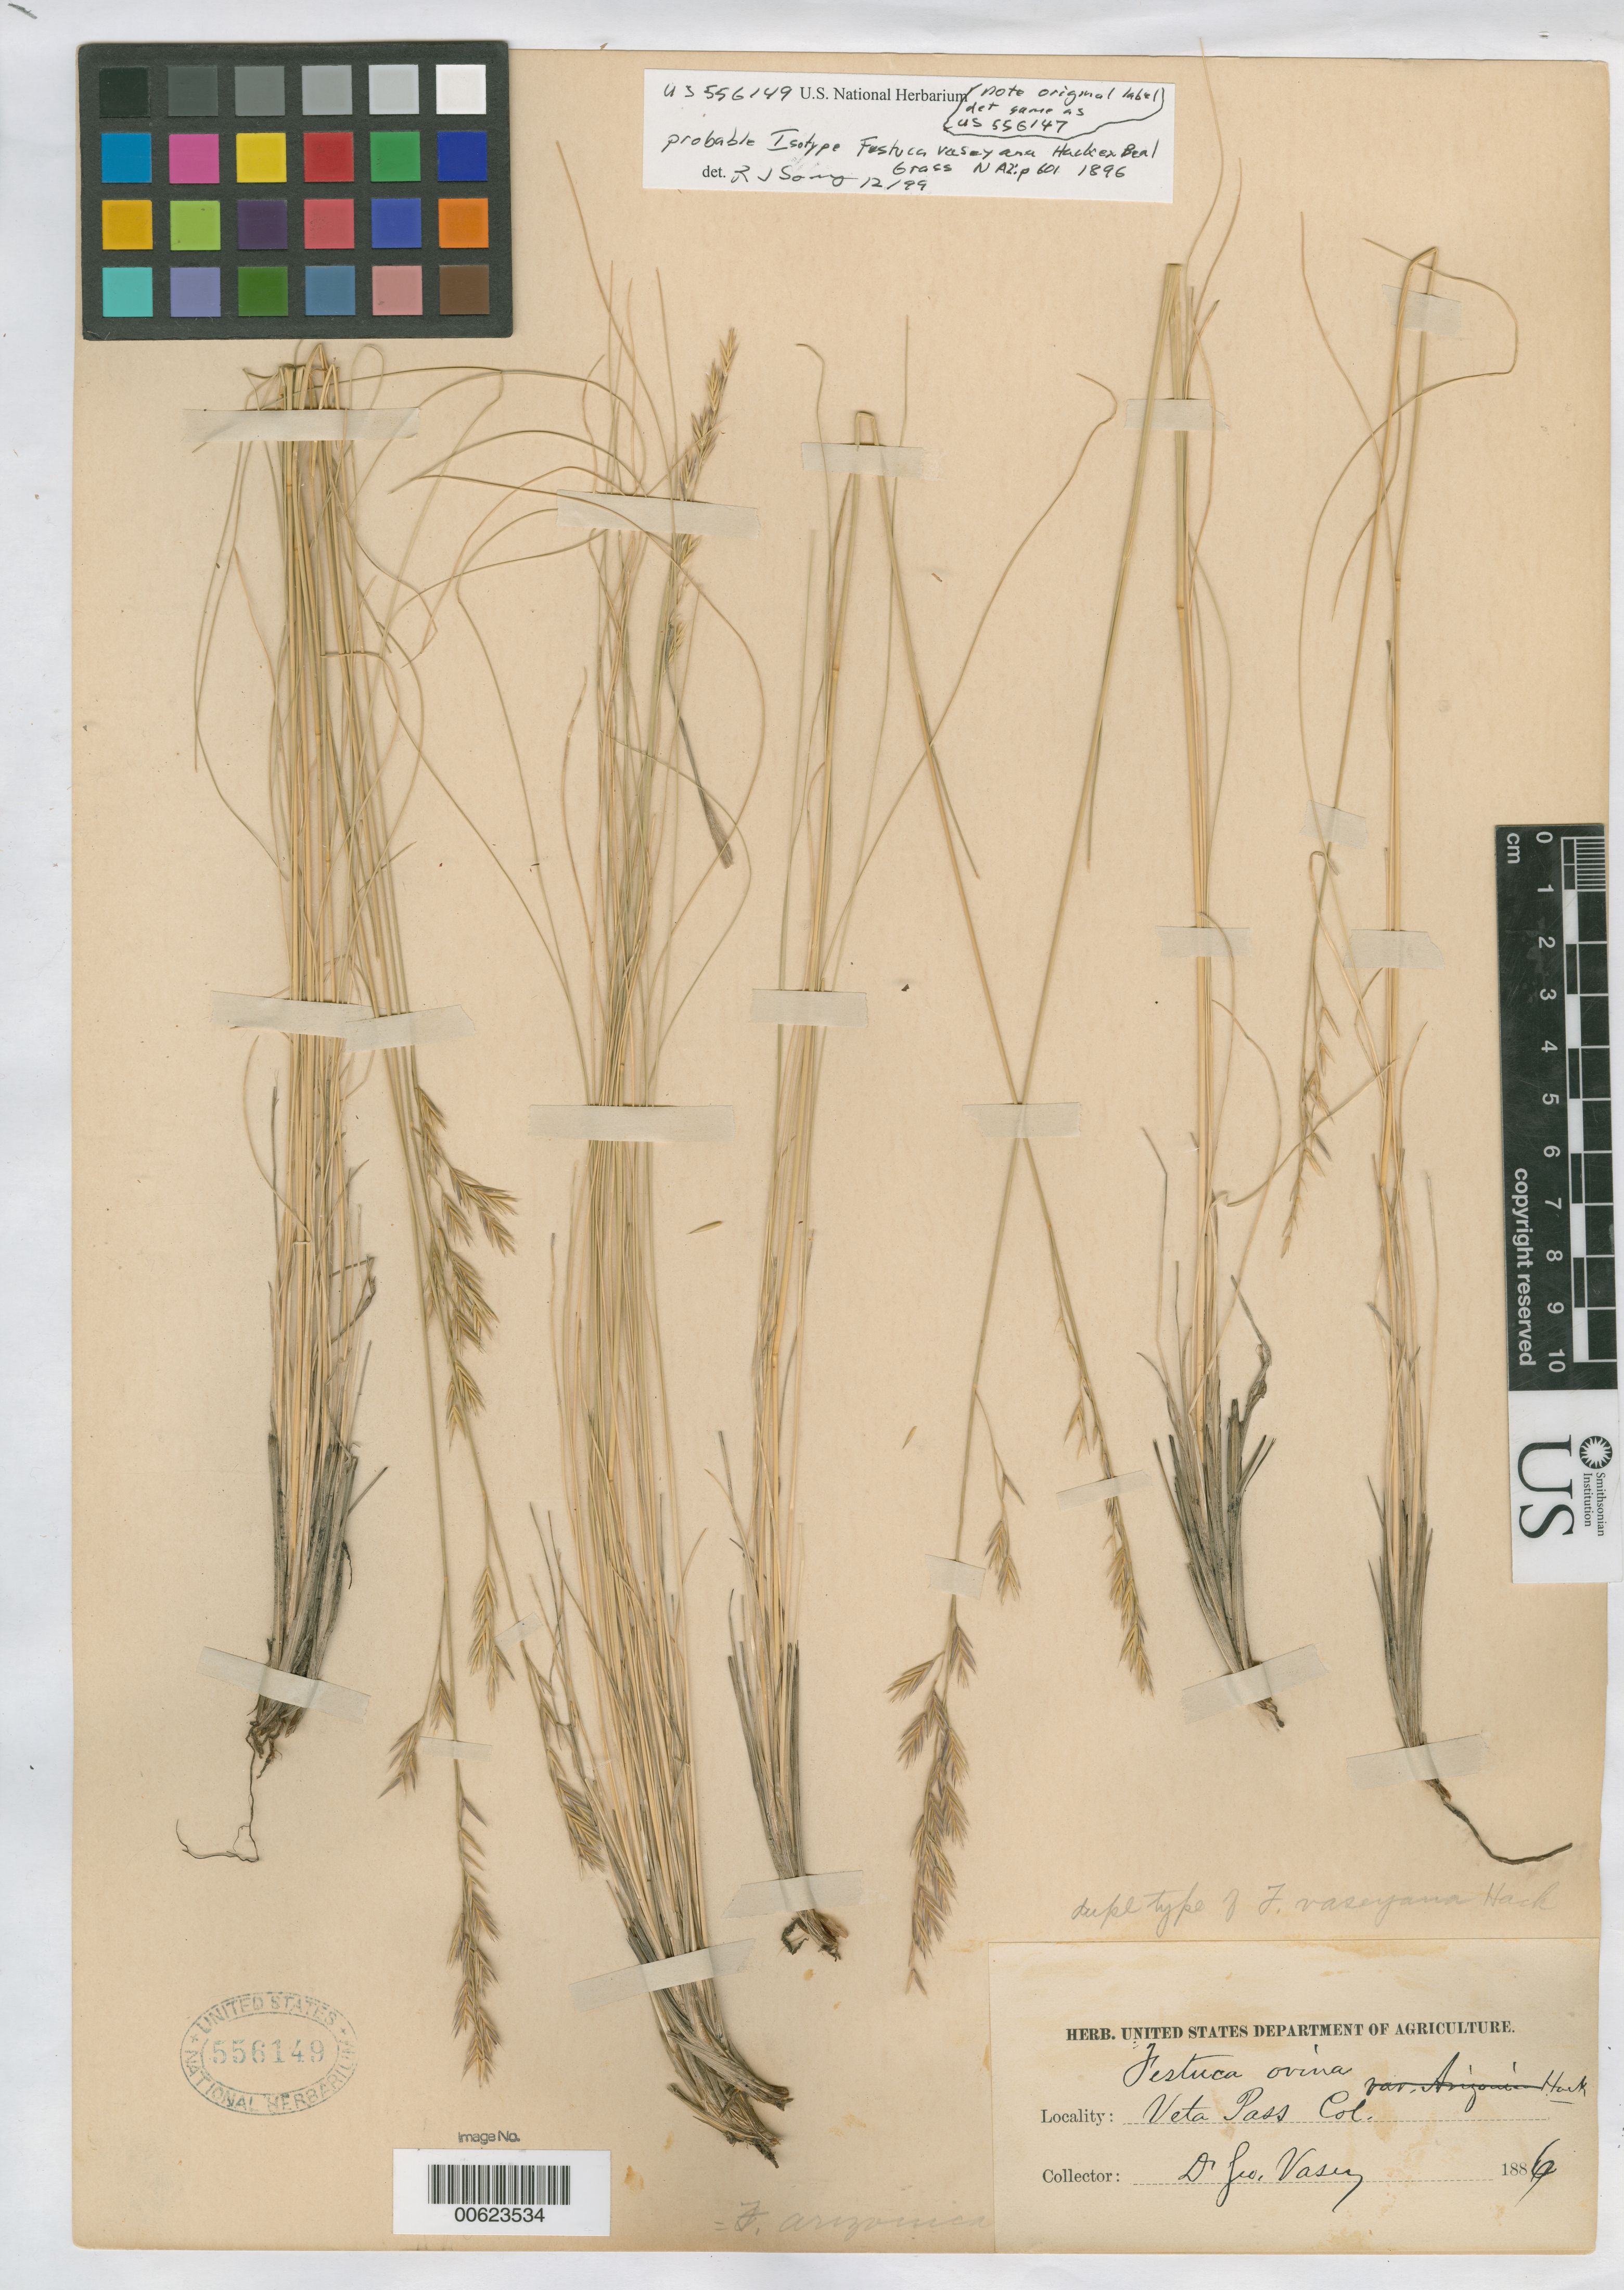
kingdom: Plantae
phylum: Tracheophyta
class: Liliopsida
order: Poales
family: Poaceae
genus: Festuca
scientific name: Festuca vaseyana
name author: Hack. ex W.J. Beal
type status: Possible Isolectotype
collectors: G. Vasey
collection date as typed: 1886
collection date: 1886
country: United States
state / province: Colorado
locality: Veta Pass.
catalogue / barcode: US 556149